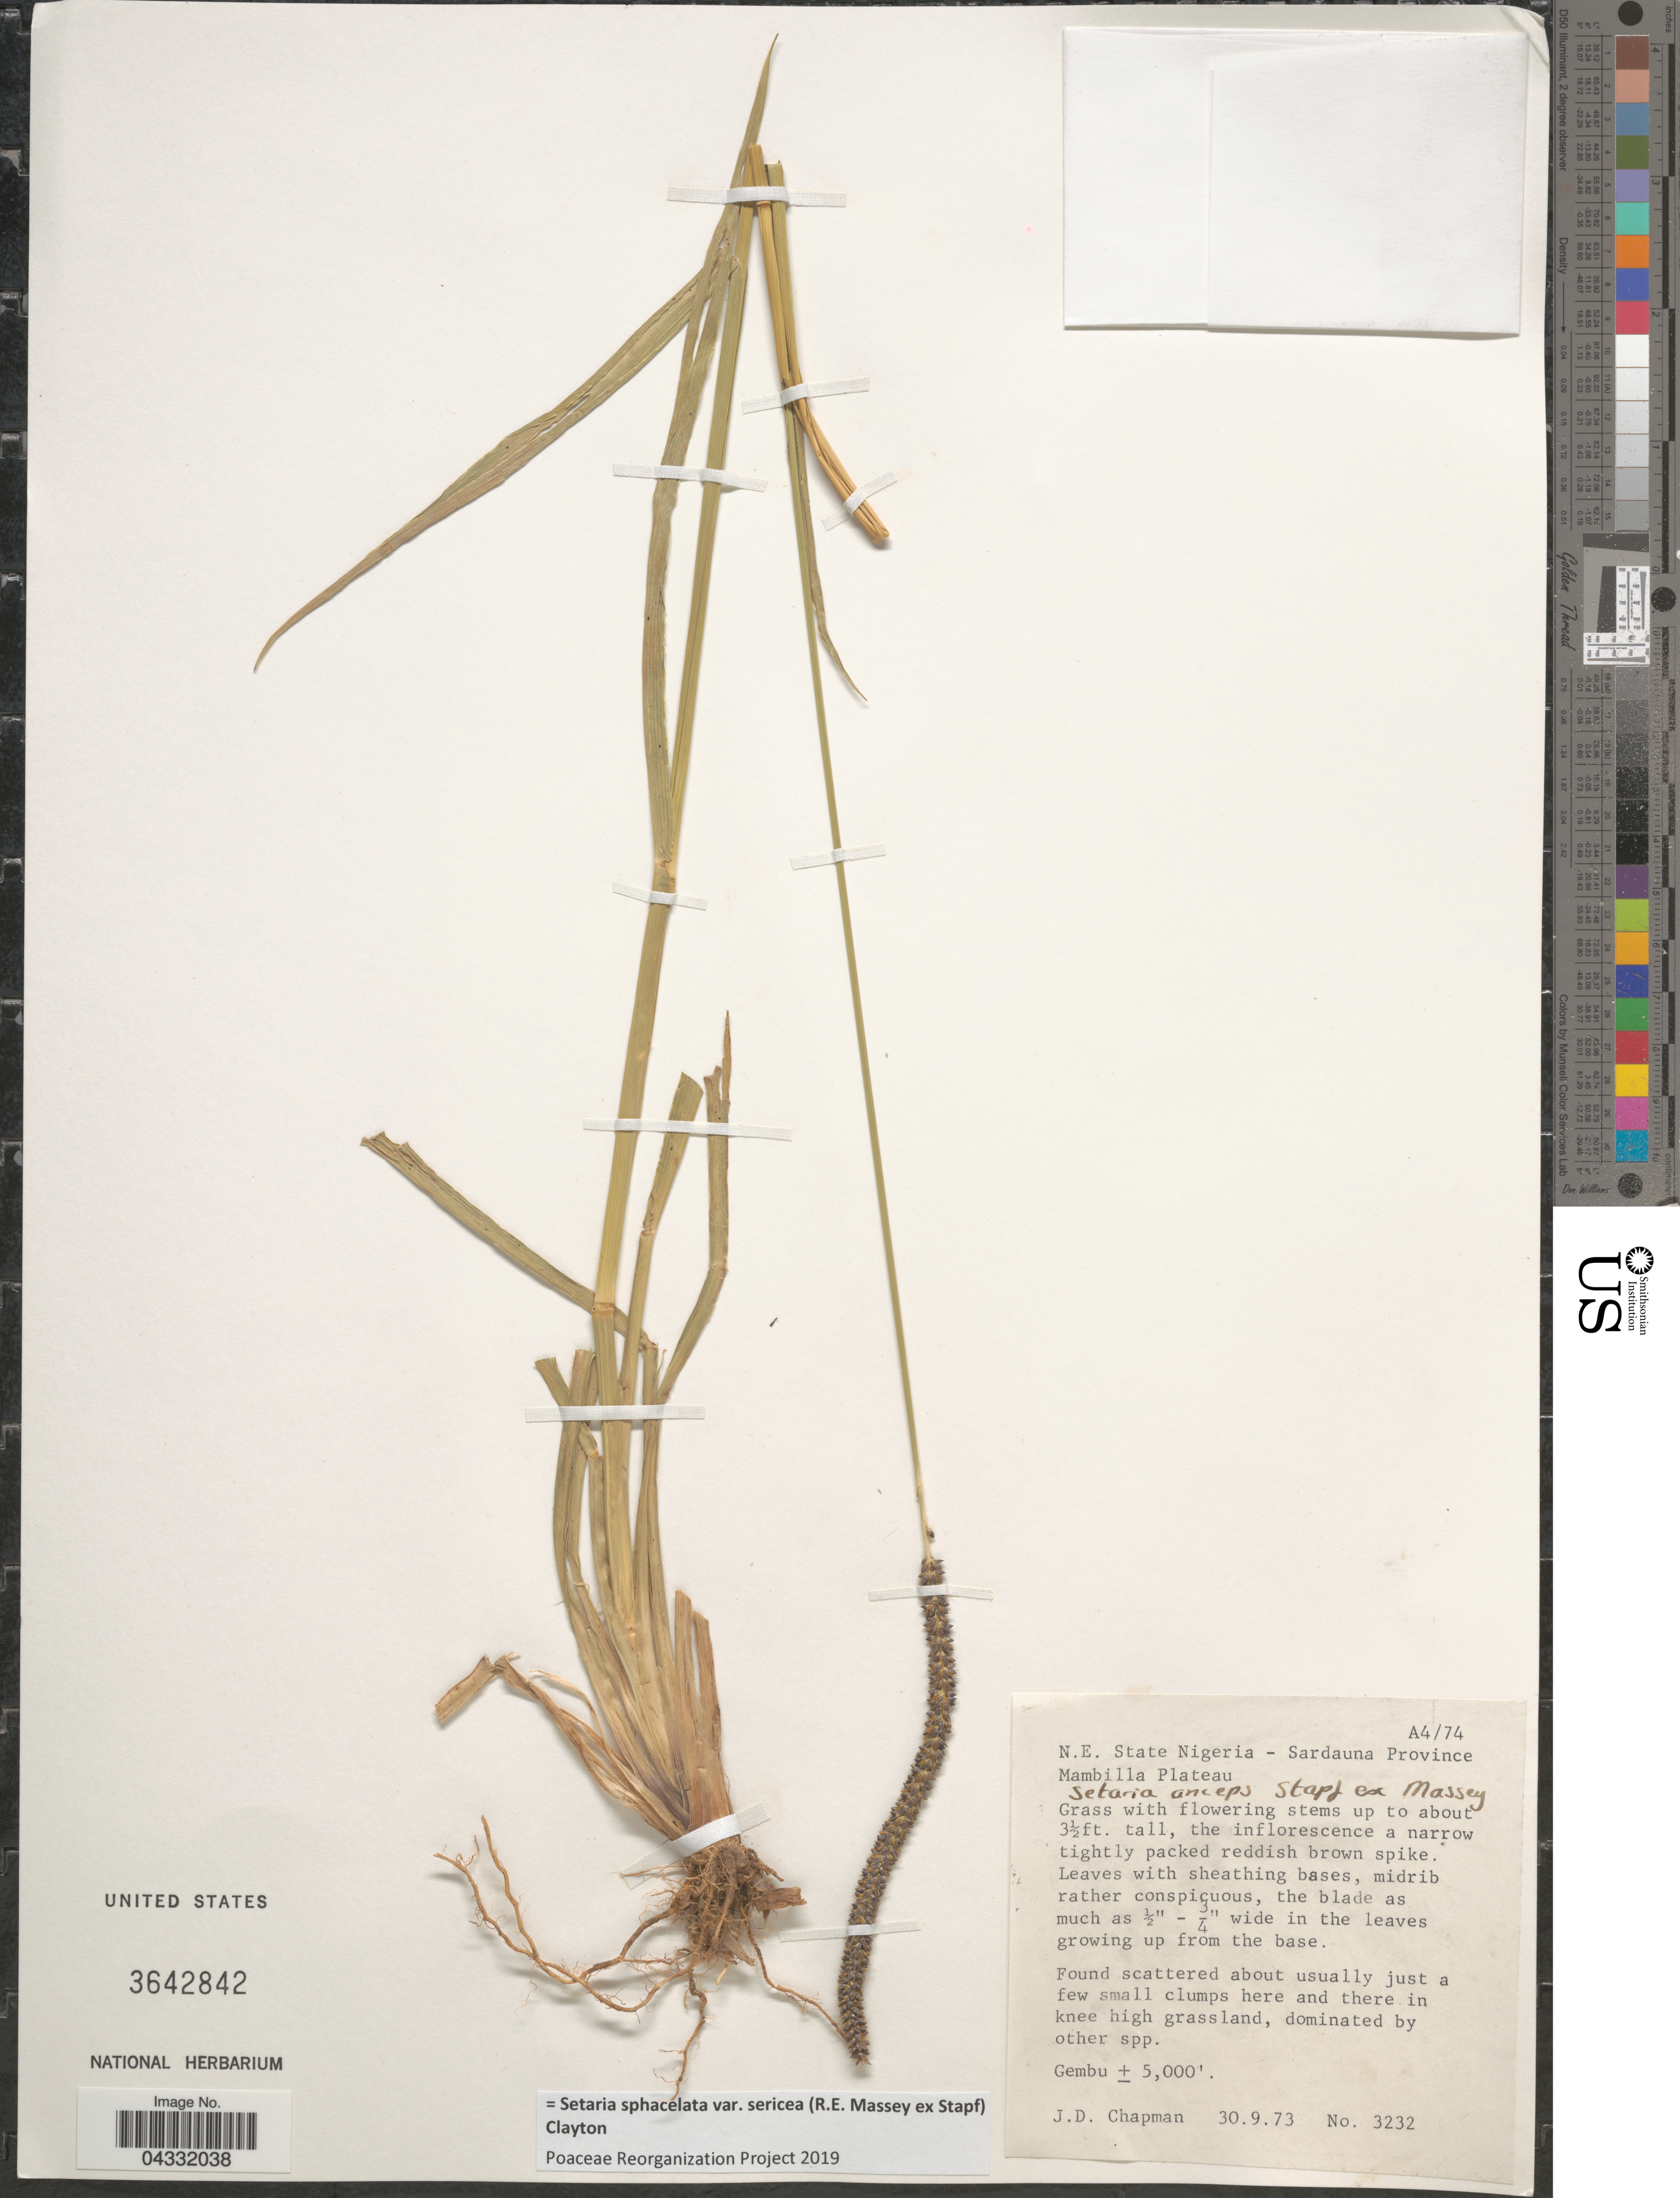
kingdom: Plantae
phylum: Tracheophyta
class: Liliopsida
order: Poales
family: Poaceae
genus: Setaria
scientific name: Setaria sphacelata var. sericea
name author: (R.E. Massey ex Stapf) Clayton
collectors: J. D. Chapman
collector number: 3232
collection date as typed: Transcribed d/m/y: 30/9/73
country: Nigeria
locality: N.E. State Nigeria - Sardauna Province. Mambilla Plateau.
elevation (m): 1524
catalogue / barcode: US 3642842